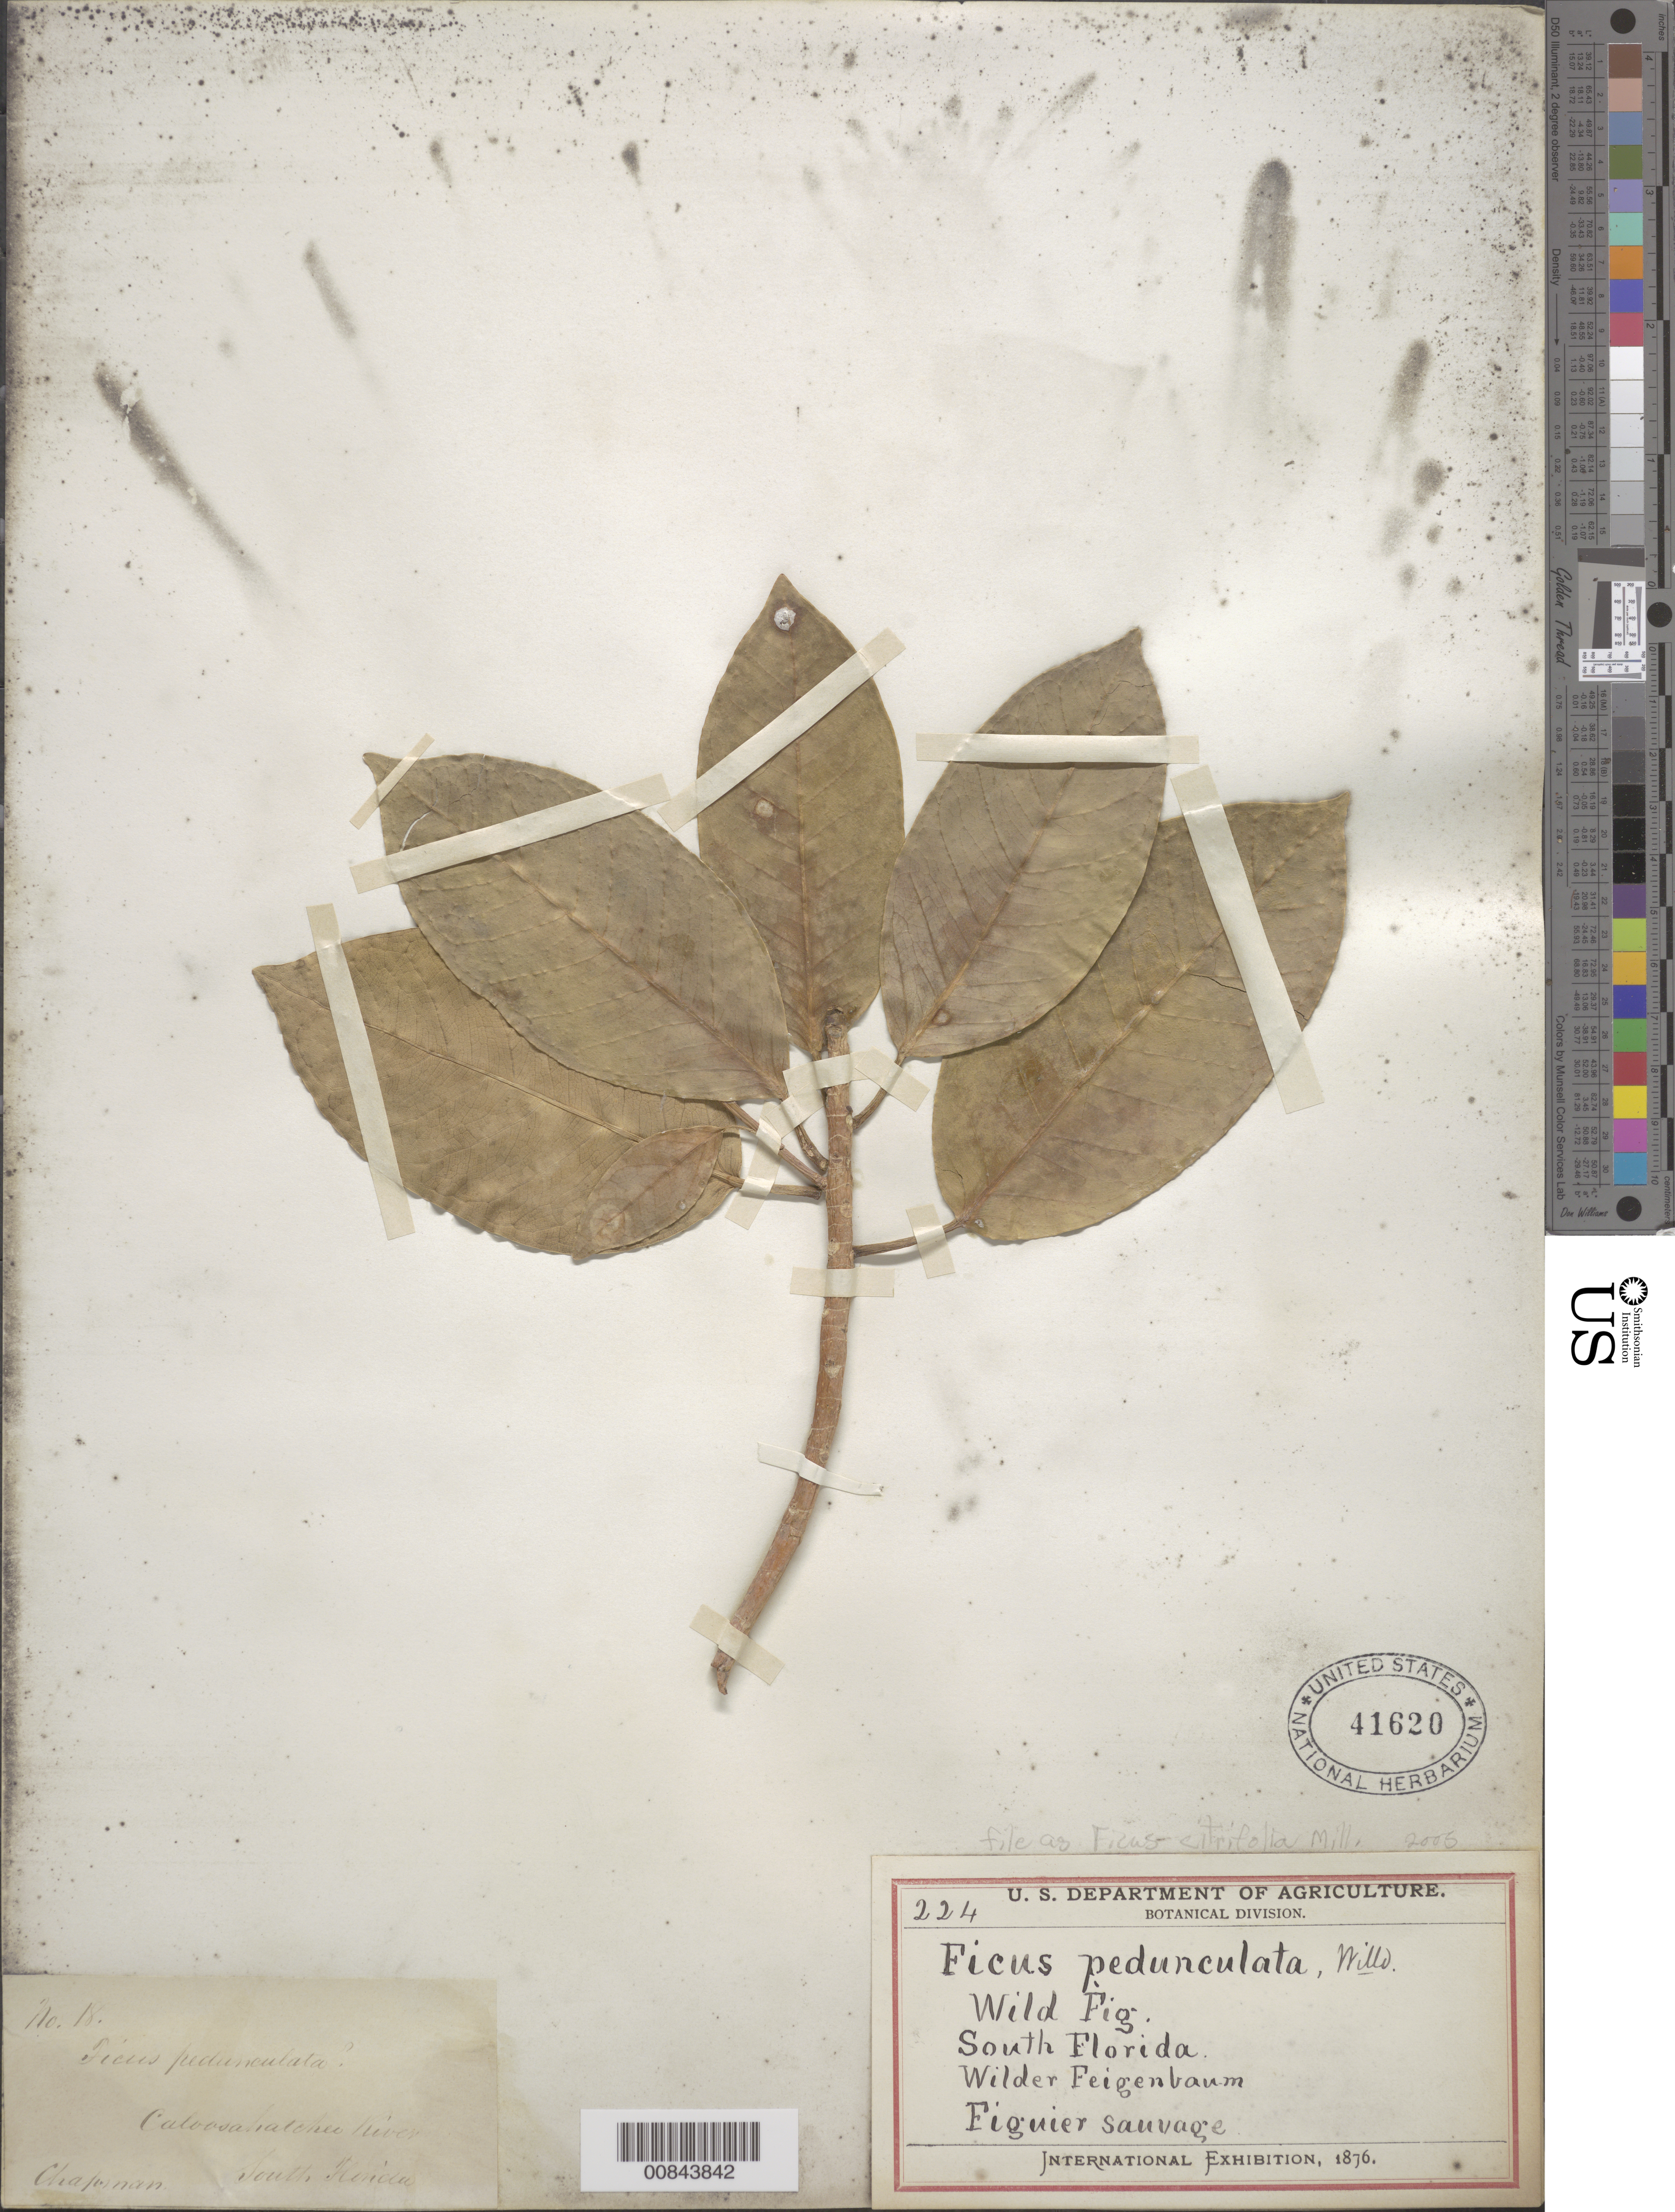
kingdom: Plantae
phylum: Tracheophyta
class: Magnoliopsida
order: Rosales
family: Moraceae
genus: Ficus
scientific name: Ficus citrifolia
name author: Mill.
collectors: A. W. Chapman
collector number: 224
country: United States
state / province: Florida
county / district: Lee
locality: Caloosahatchee River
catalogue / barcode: US 41620